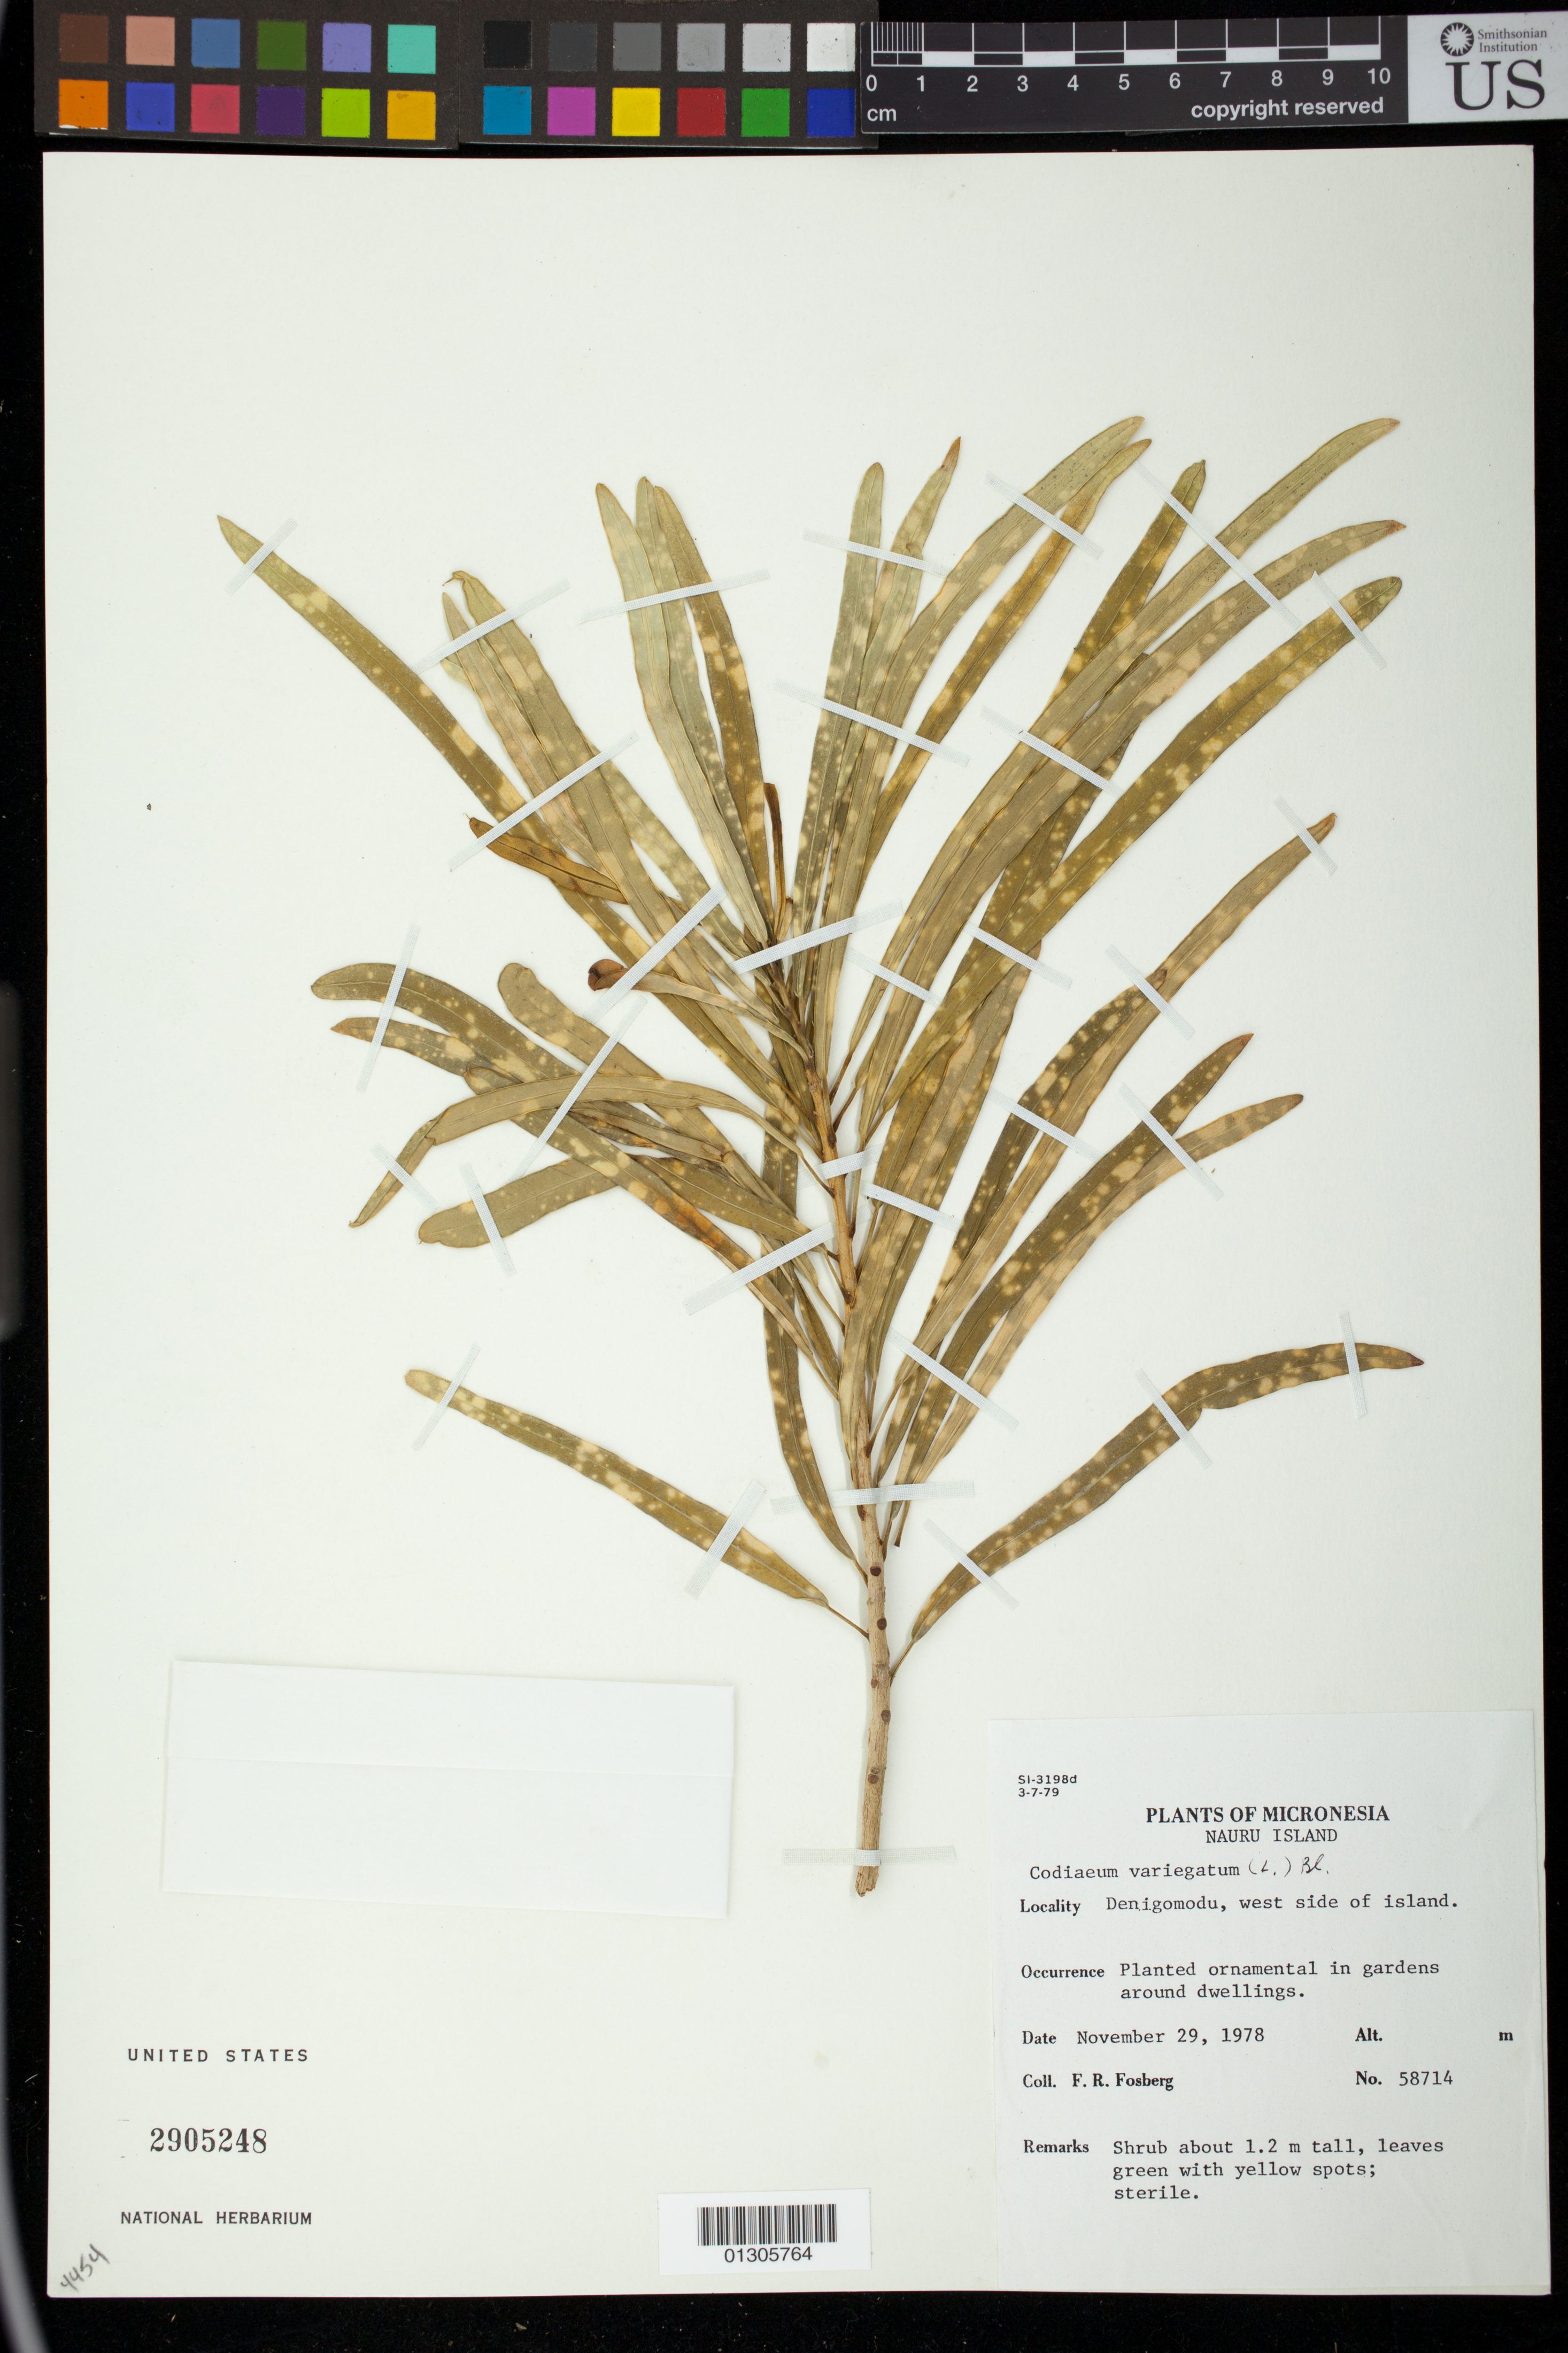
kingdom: Plantae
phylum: Tracheophyta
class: Magnoliopsida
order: Malpighiales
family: Euphorbiaceae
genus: Codiaeum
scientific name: Codiaeum variegatum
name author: (L.) Rumph. ex A. Juss.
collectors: F. R. Fosberg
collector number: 58714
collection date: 1978-11-29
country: Nauru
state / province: Denigomodu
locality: Denigomodu, west side of island.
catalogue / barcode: US 2905248